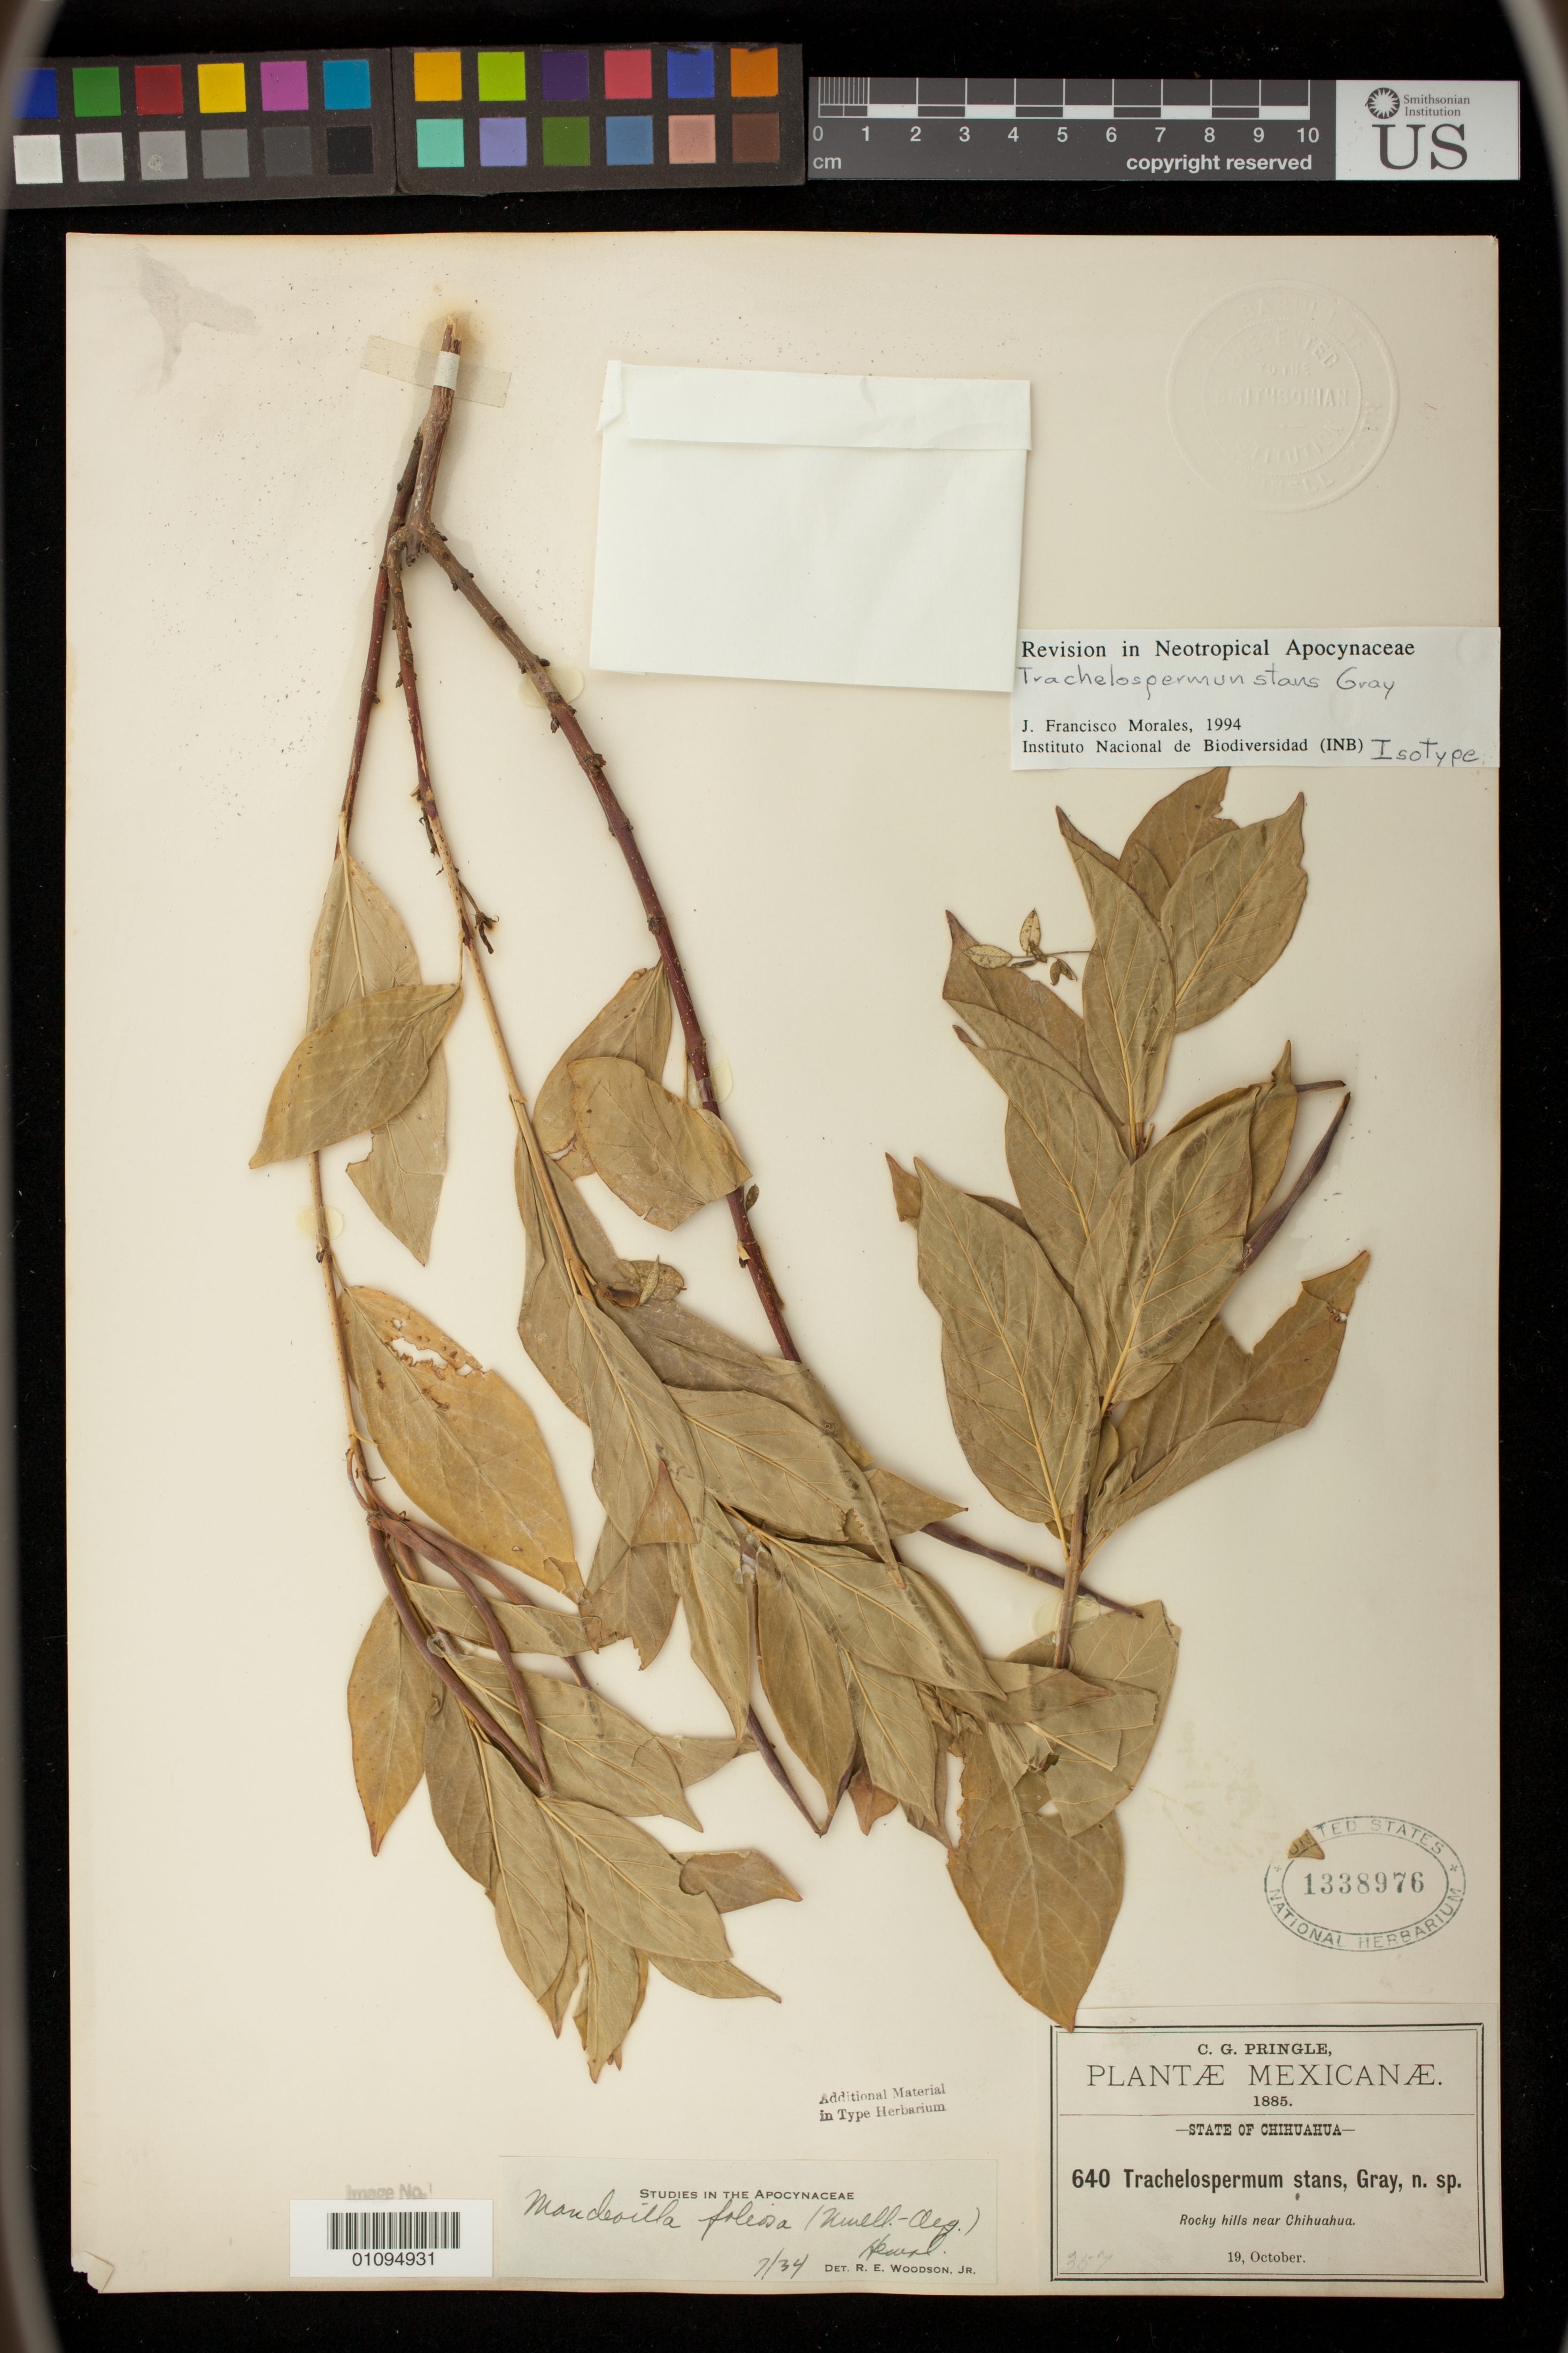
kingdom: Plantae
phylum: Tracheophyta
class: Magnoliopsida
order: Gentianales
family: Apocynaceae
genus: Trachelospermum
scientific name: Trachelospermum stans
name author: A. Gray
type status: Isotype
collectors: C. G. Pringle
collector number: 640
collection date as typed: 19 Oct 1885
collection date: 1885-10-19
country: Mexico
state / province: Chihuahua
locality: Near Chihuahua.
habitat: Rocky hills.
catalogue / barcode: US 1338976